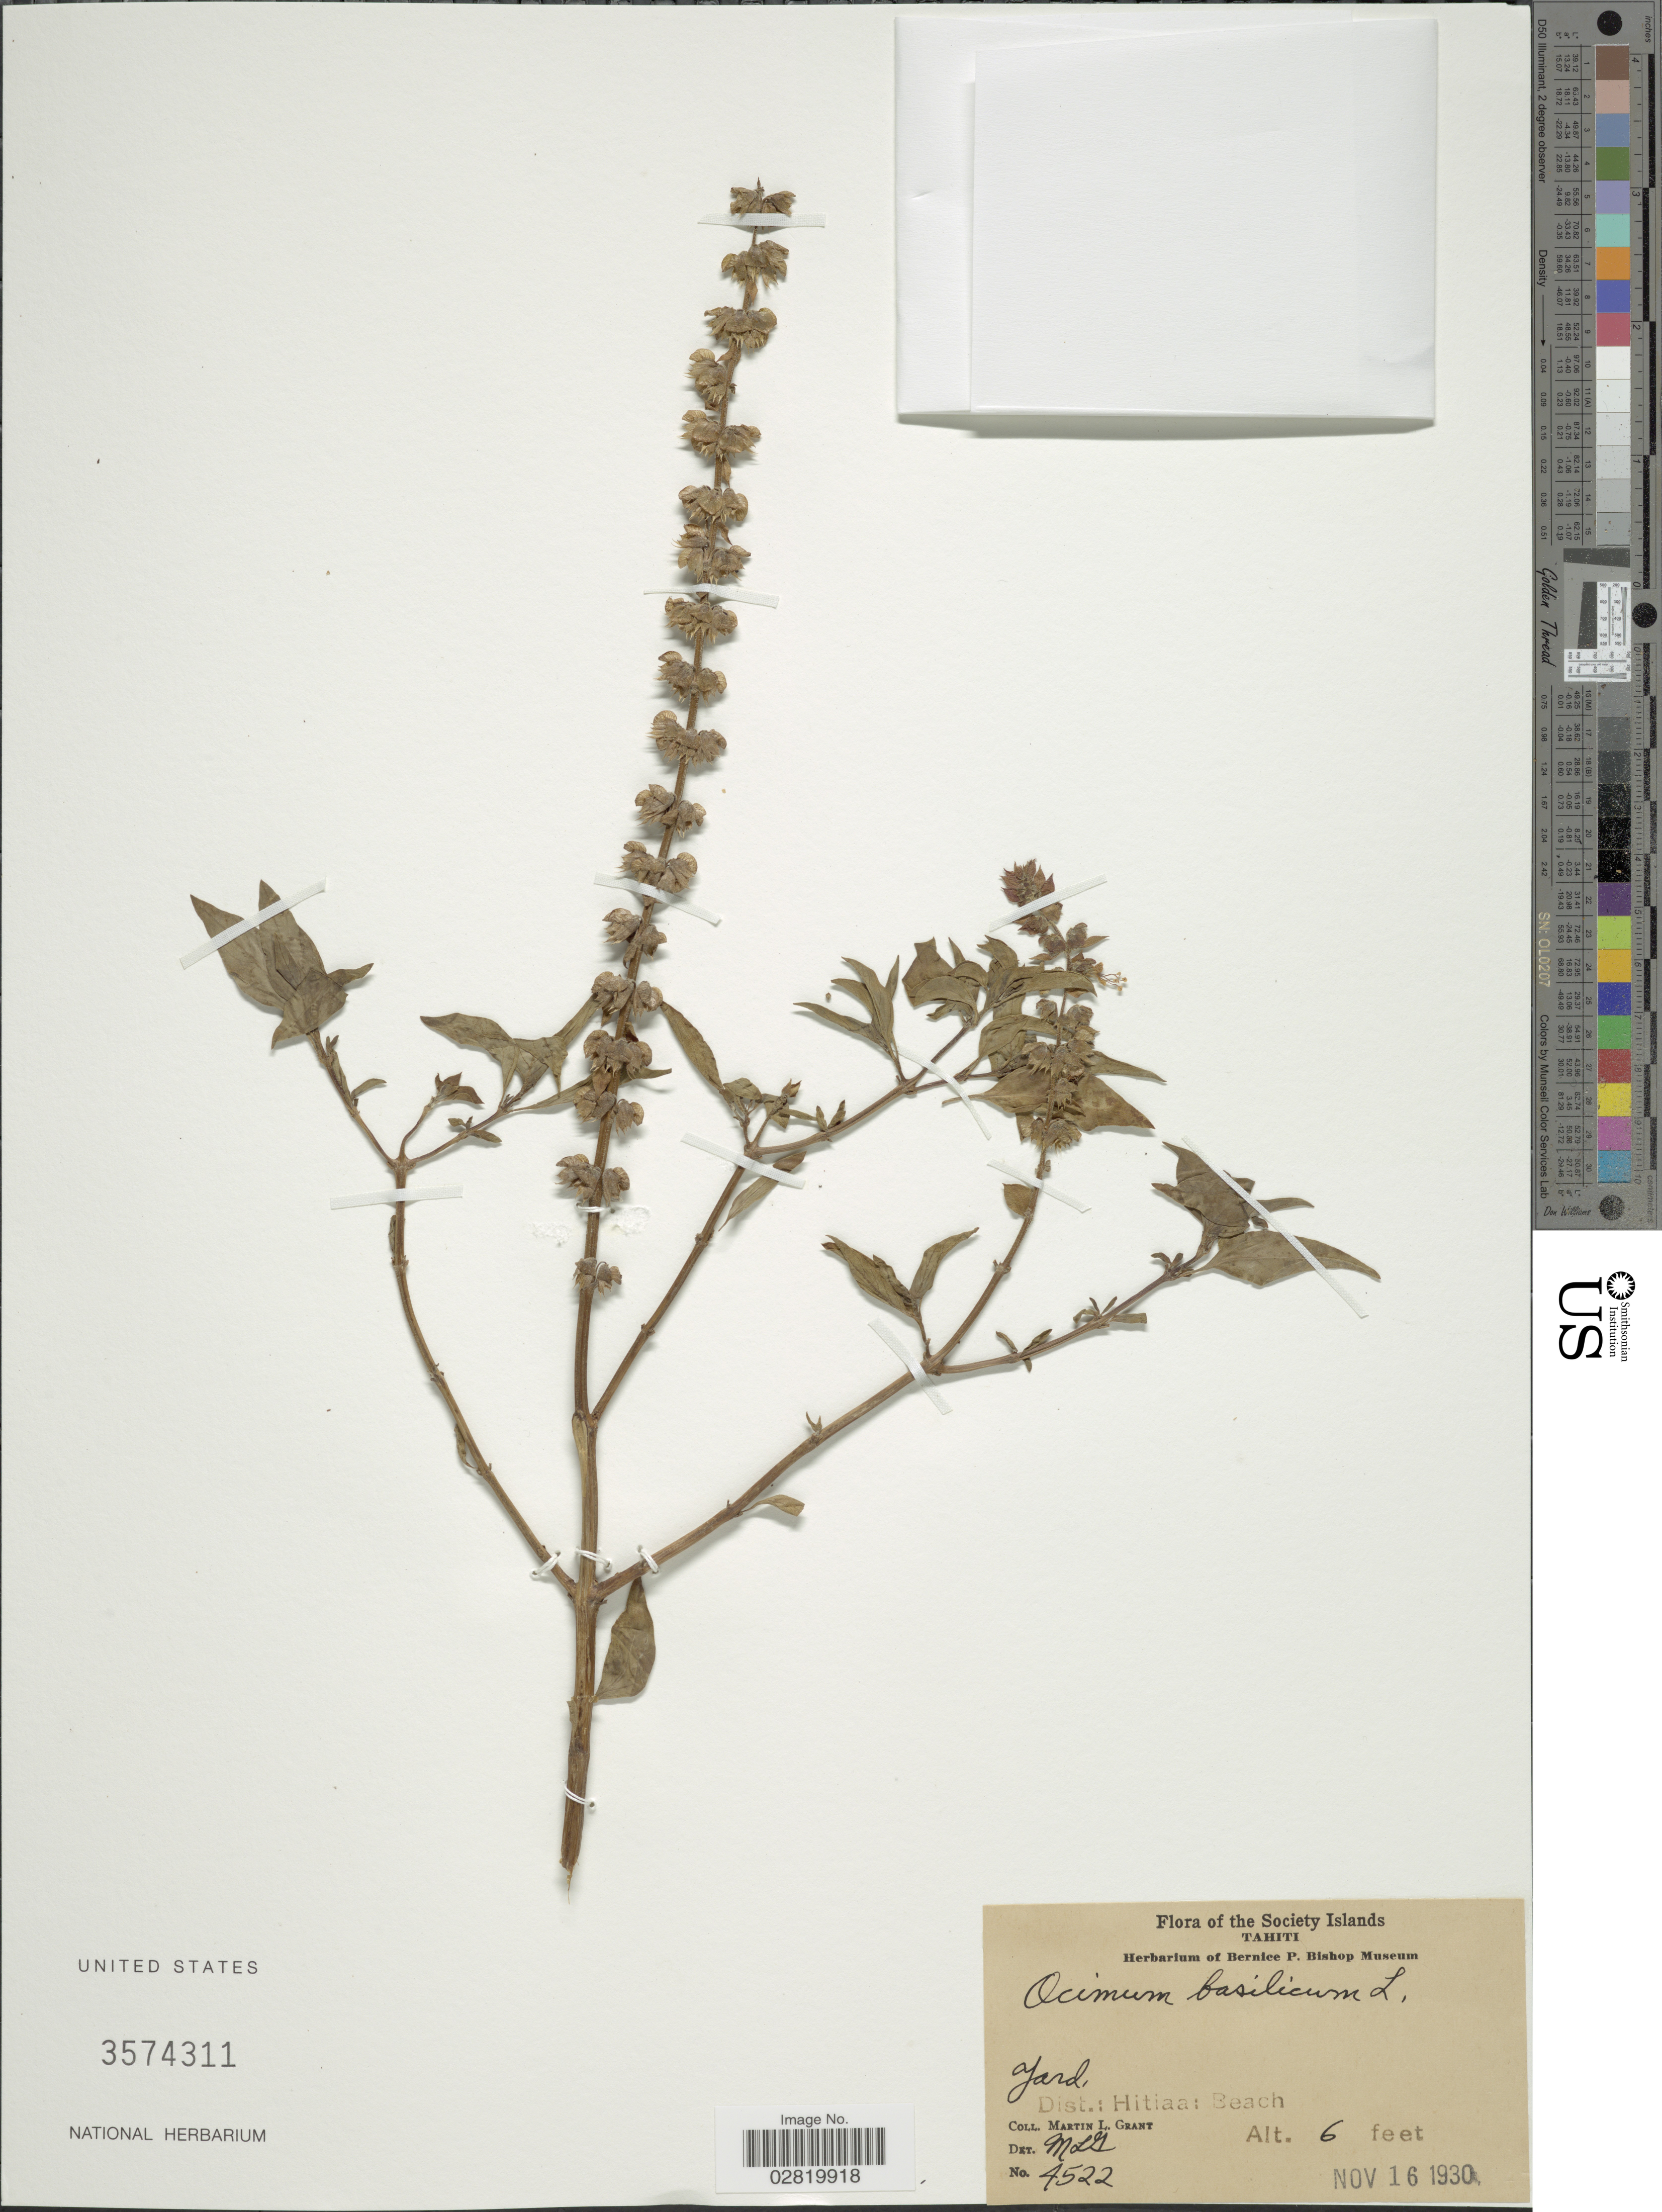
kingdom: Plantae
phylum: Tracheophyta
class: Magnoliopsida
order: Lamiales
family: Lamiaceae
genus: Ocimum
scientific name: Ocimum basilicum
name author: L.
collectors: M. L. Grant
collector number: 4522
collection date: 1930-11-16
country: French Polynesia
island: Tahiti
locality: The Society Islands, Tahiti, yard, Dist.: Hitiaa: Beach.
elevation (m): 2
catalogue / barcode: US 3574311